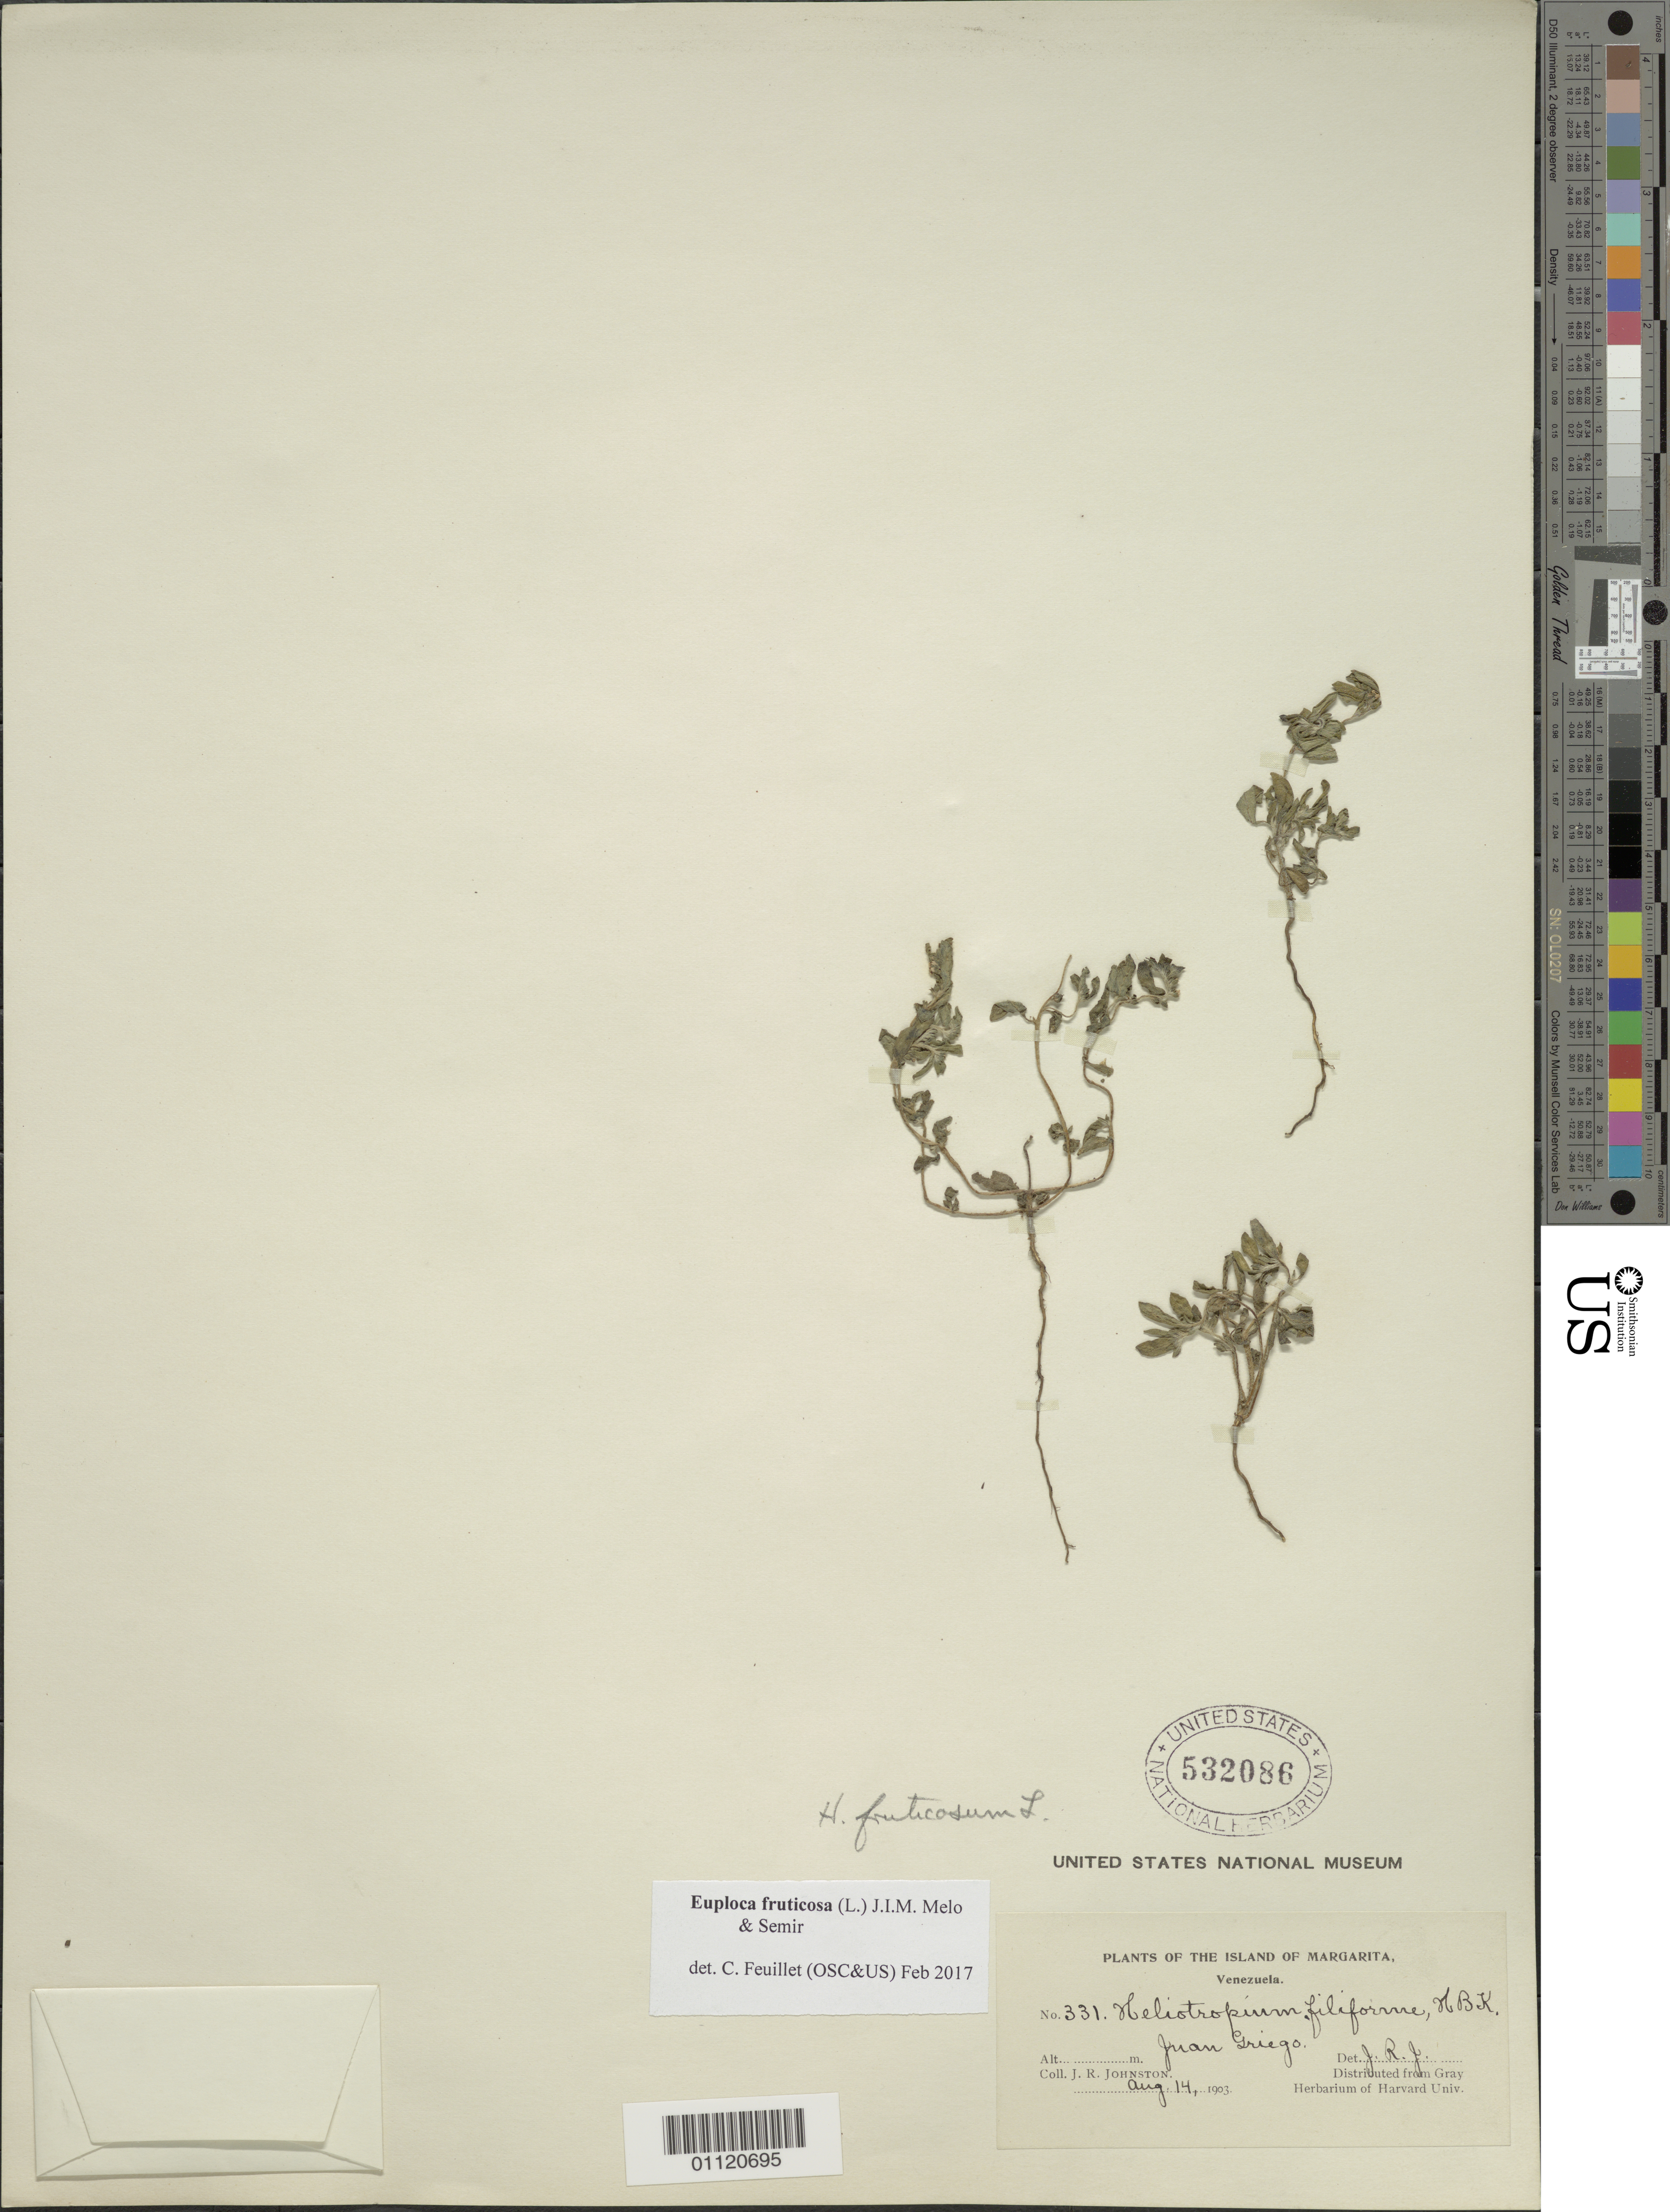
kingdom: Plantae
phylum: Tracheophyta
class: Magnoliopsida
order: Boraginales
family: Heliotropiaceae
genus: Heliotropium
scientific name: Heliotropium fruticosum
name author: L.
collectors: J. Johnston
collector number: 331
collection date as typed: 14 Aug 1903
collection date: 1903-08-14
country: Venezuela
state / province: Nueva Esparta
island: Margarita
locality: Juan Griego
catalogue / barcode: US 532086